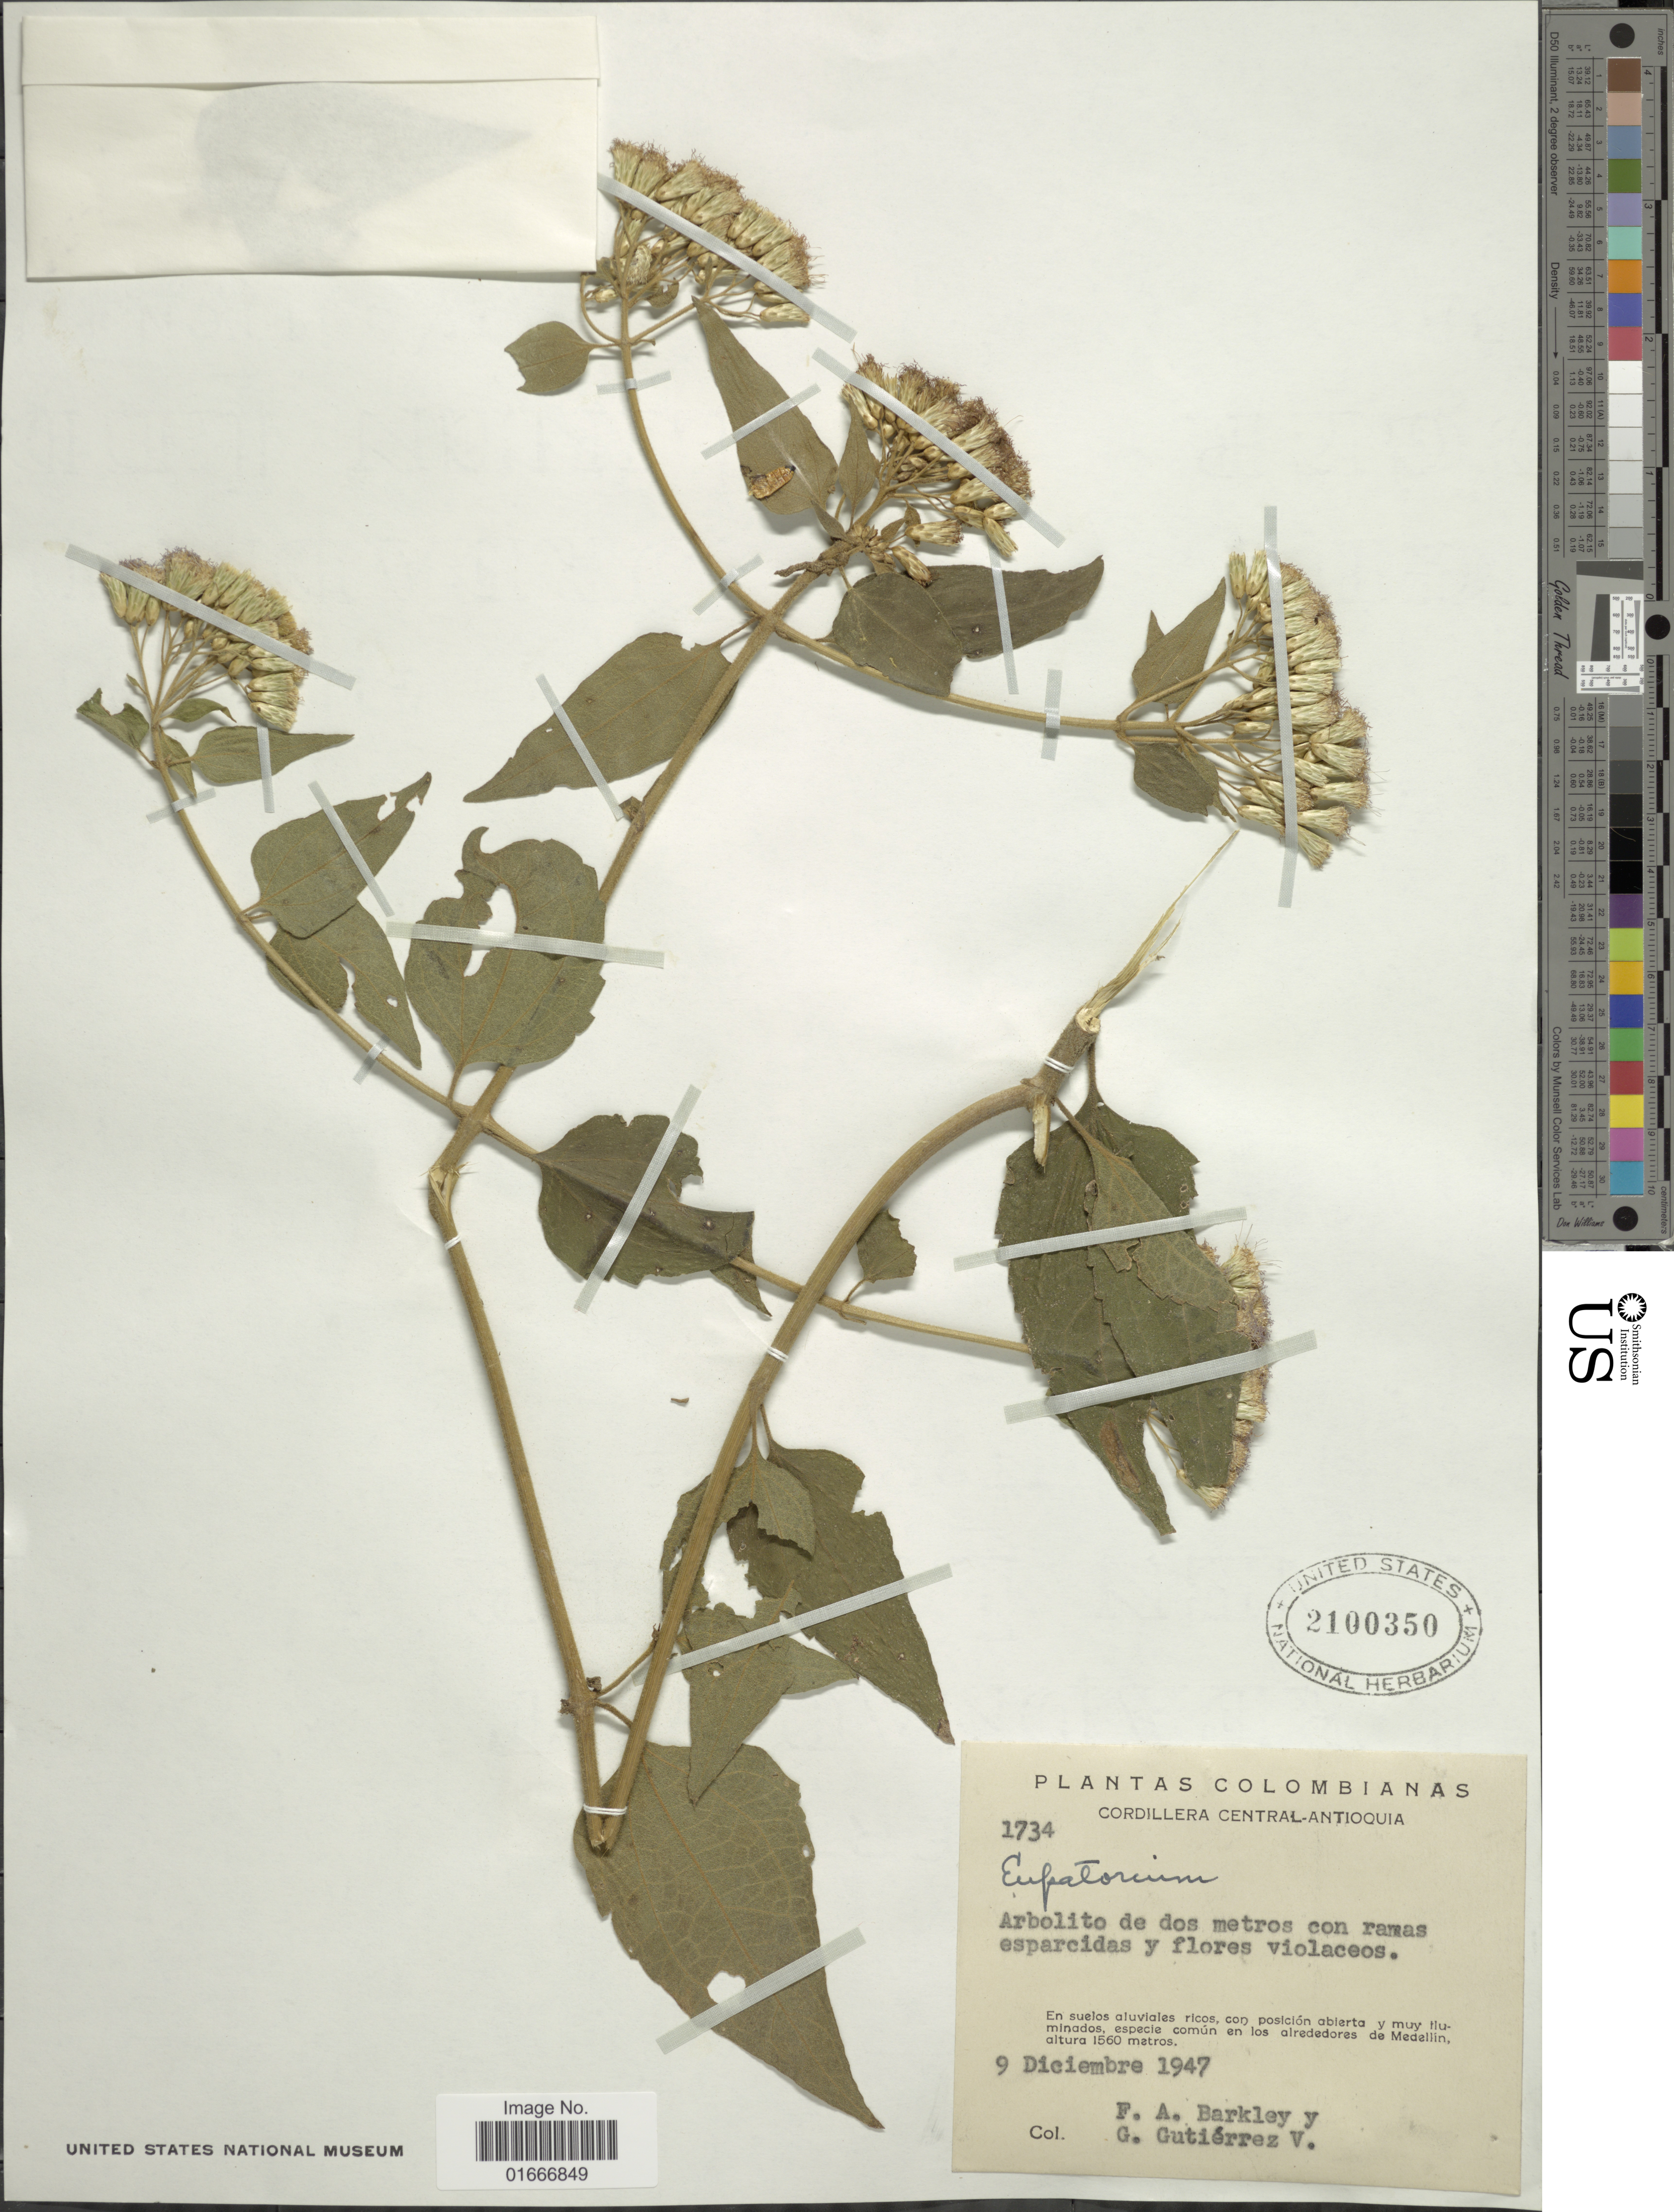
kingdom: Plantae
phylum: Tracheophyta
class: Magnoliopsida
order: Asterales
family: Asteraceae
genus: Chromolaena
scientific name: Chromolaena sp.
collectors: F. A. Barkley & G. Gutiérrez V.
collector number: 1734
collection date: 1947-12-09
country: Colombia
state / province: Antioquia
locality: Colombianas. Cordillera Central - Antioquia. En suelos alluviales ricos, con posicion abierta y muy fluminados, especia comun en los alrededores de medellin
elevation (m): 1560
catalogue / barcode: US 2100350